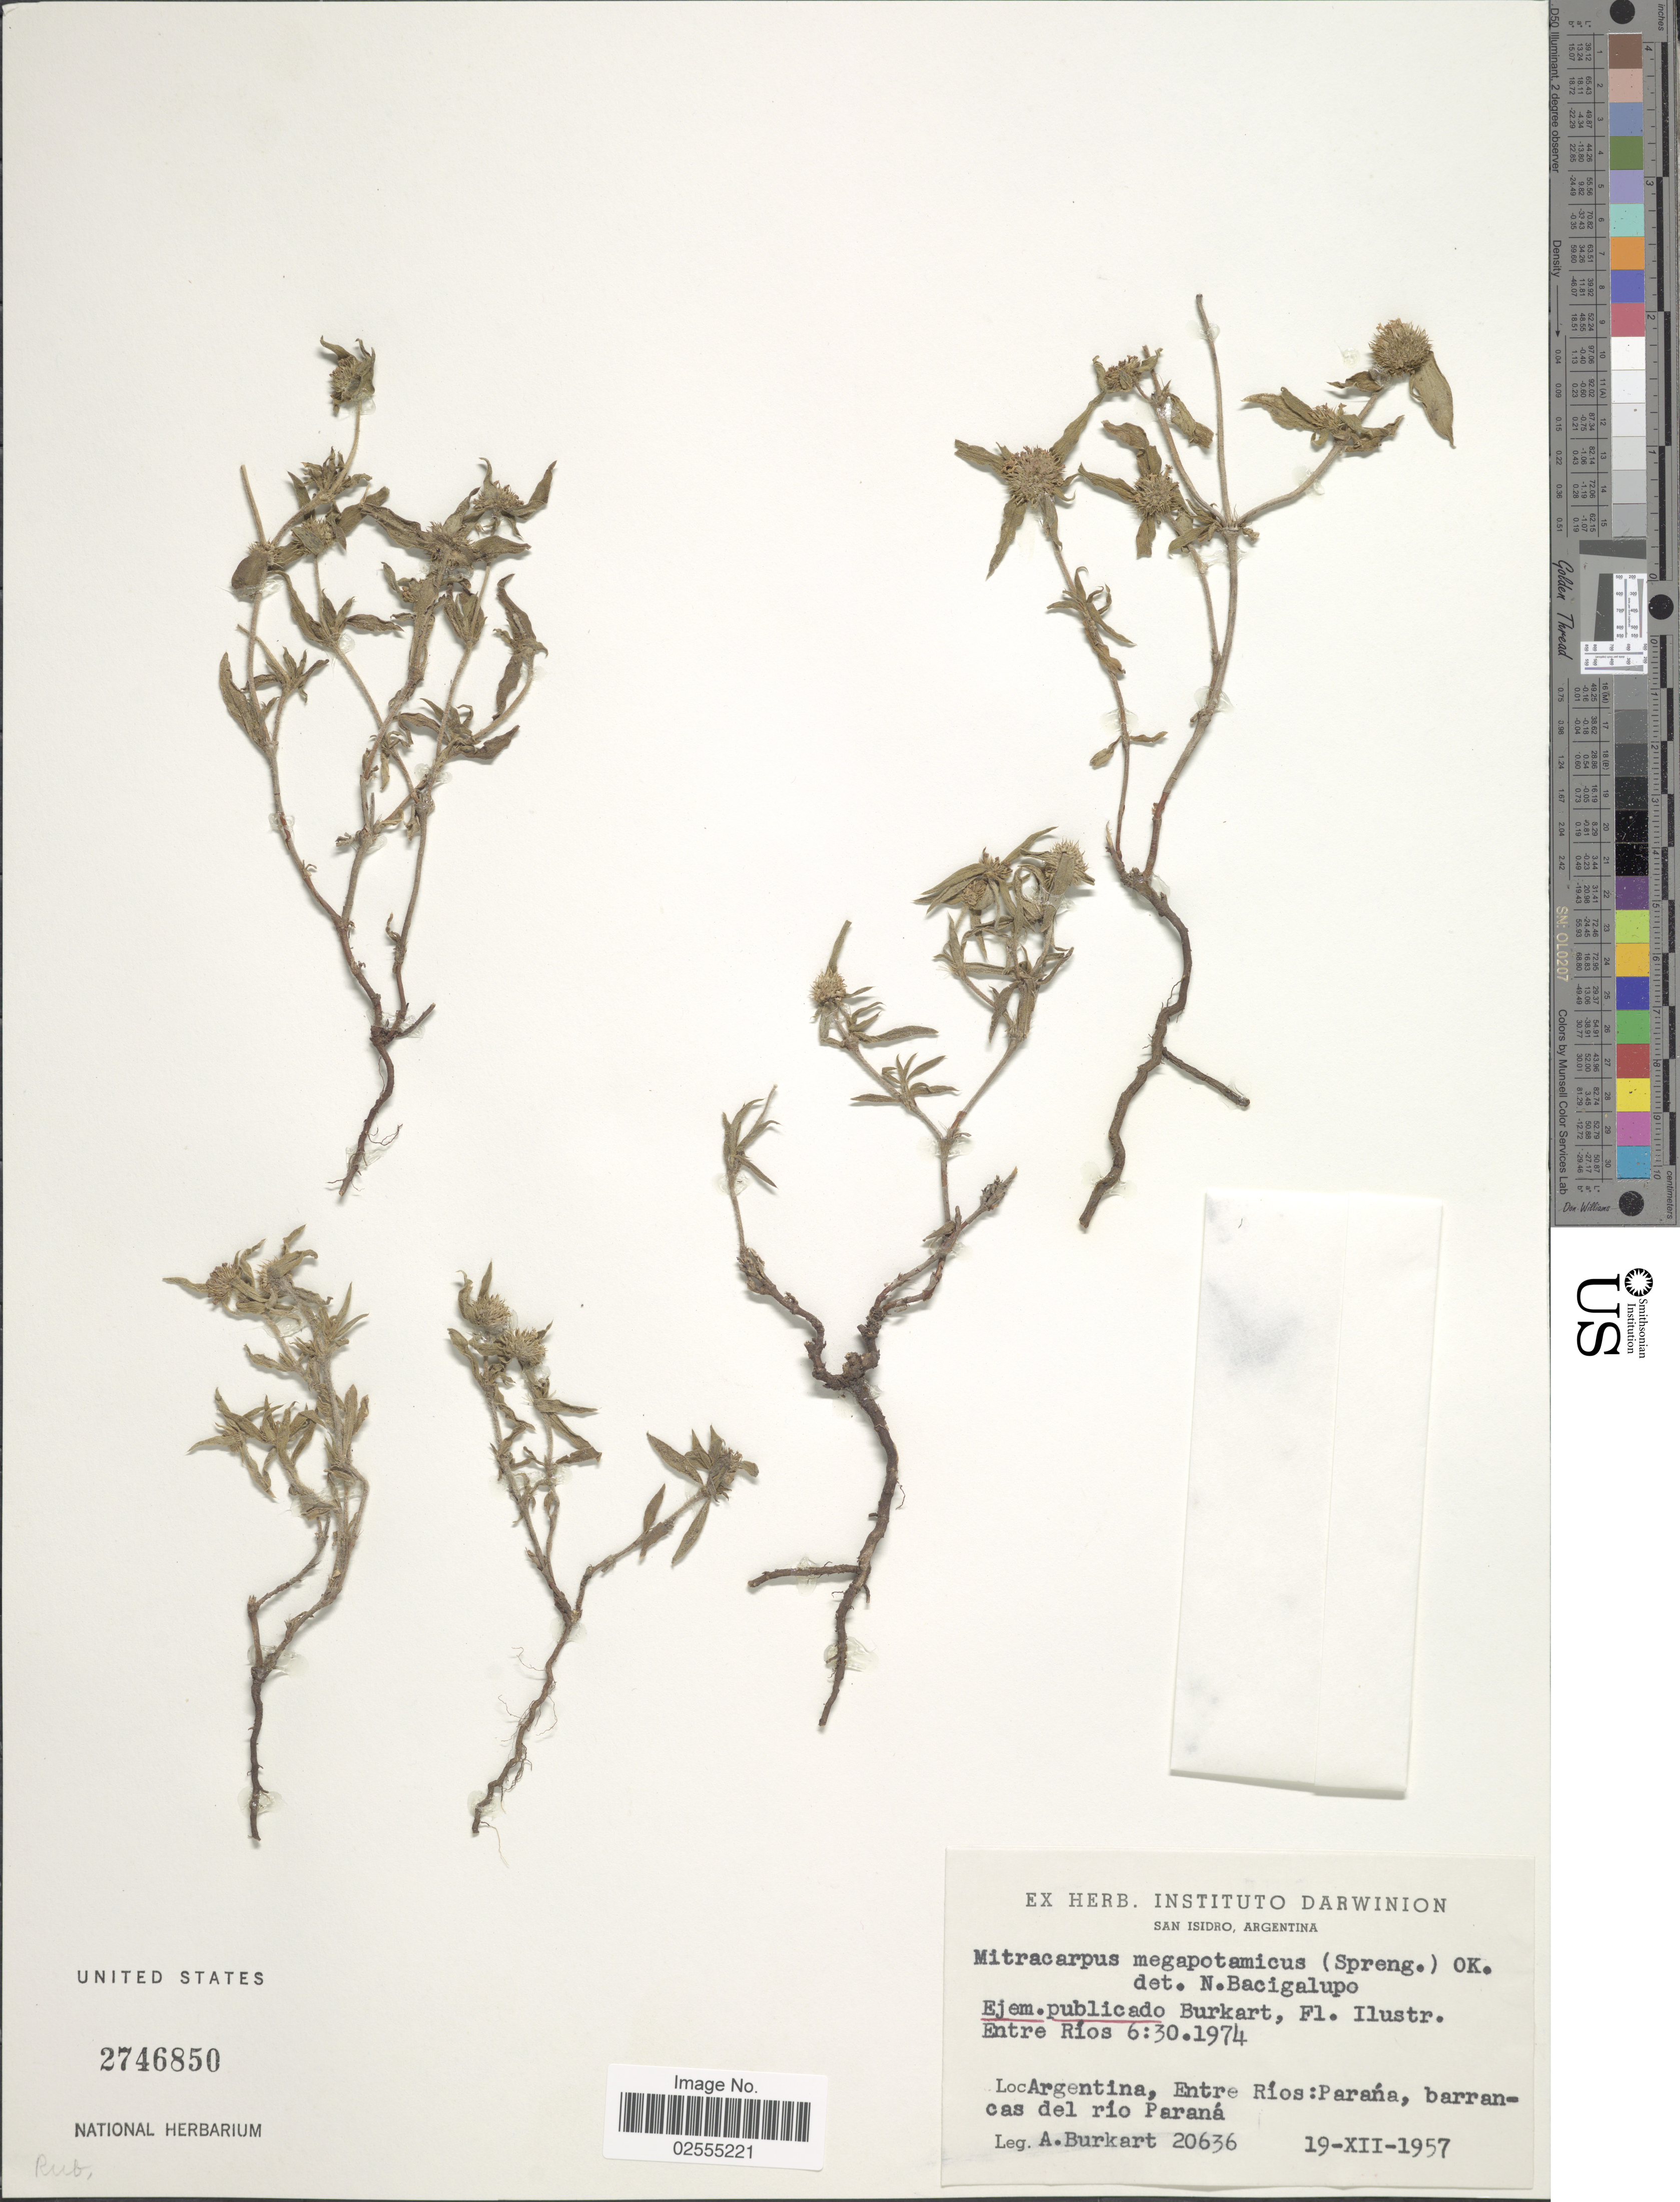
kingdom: Plantae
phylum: Tracheophyta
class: Magnoliopsida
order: Gentianales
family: Rubiaceae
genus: Mitracarpus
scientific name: Mitracarpus megapotamicus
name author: (Spreng.) Kuntze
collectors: A. E. Burkart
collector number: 20636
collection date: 1957-12-19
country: Argentina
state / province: Entre Rios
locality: Argentina, Entre Rios: Parana: barrancas del rio Parana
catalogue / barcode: US 2746850